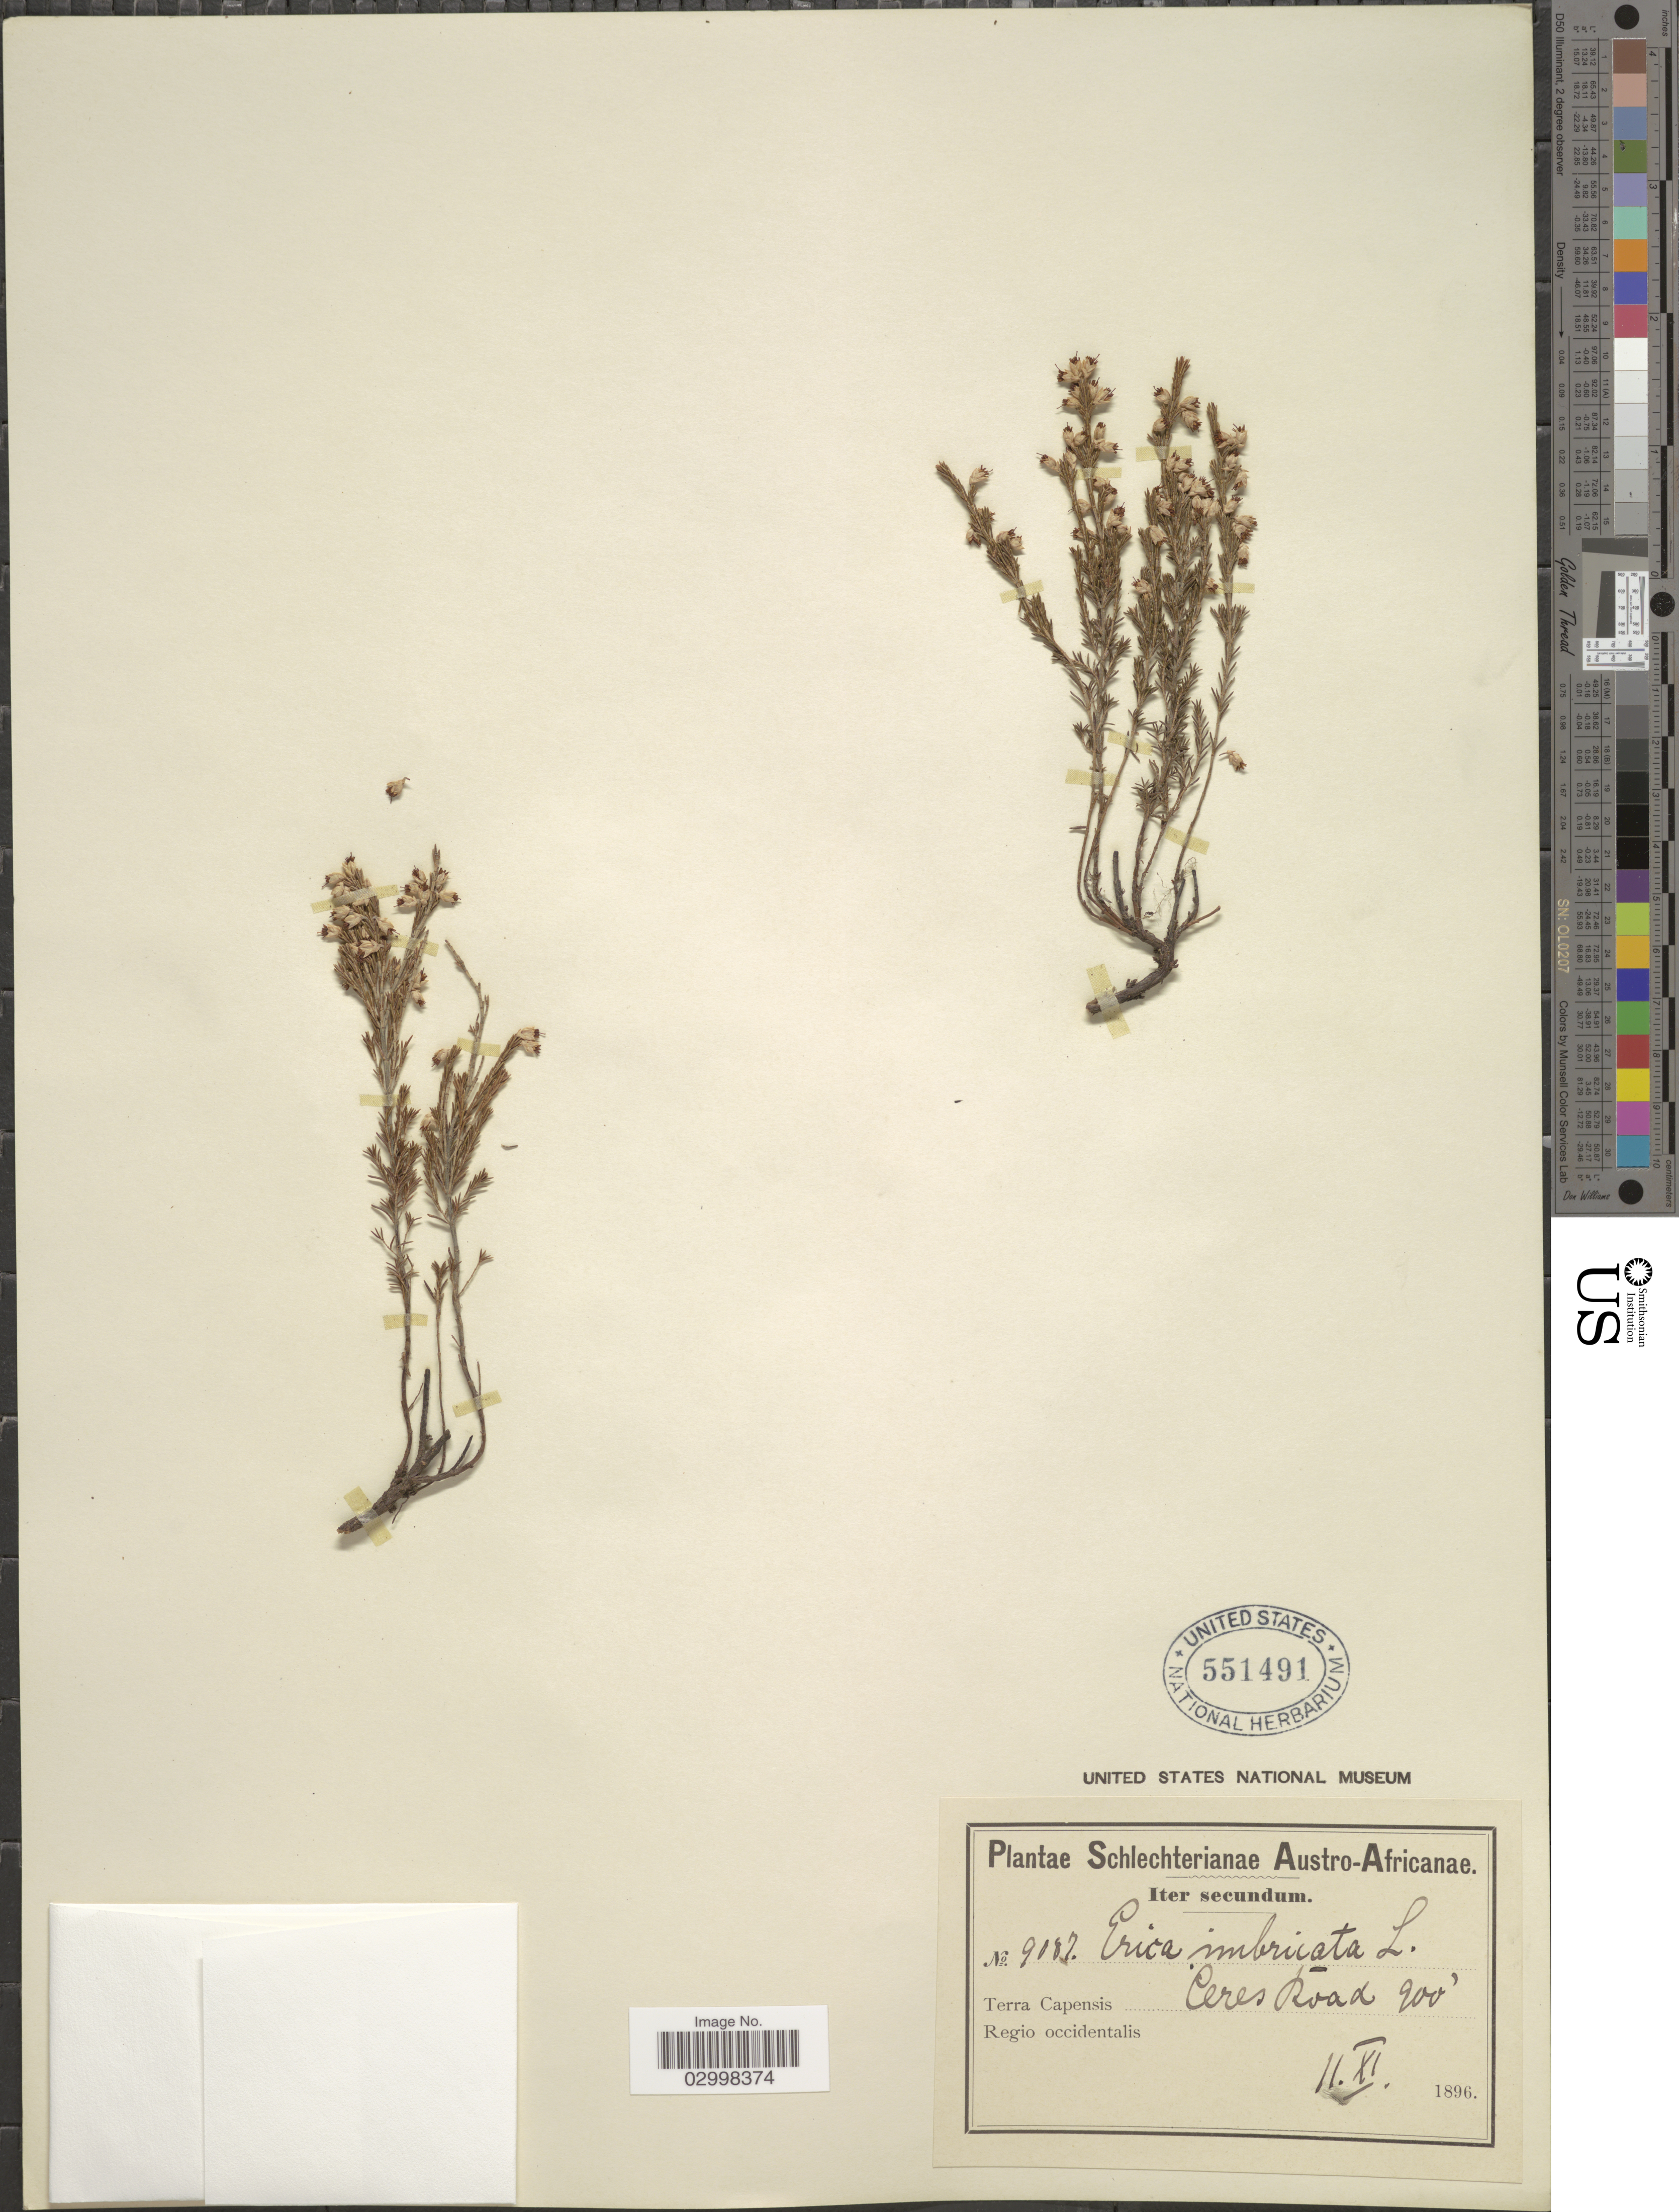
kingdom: Plantae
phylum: Tracheophyta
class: Magnoliopsida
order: Ericales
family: Ericaceae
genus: Erica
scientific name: Erica imbricata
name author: L.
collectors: Schlechter, --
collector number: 9087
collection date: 1896-11-11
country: South Africa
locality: Austro-Africanae, Terra Capensis Ceres Road. Regio occidentalis.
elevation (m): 274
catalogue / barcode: US 551491